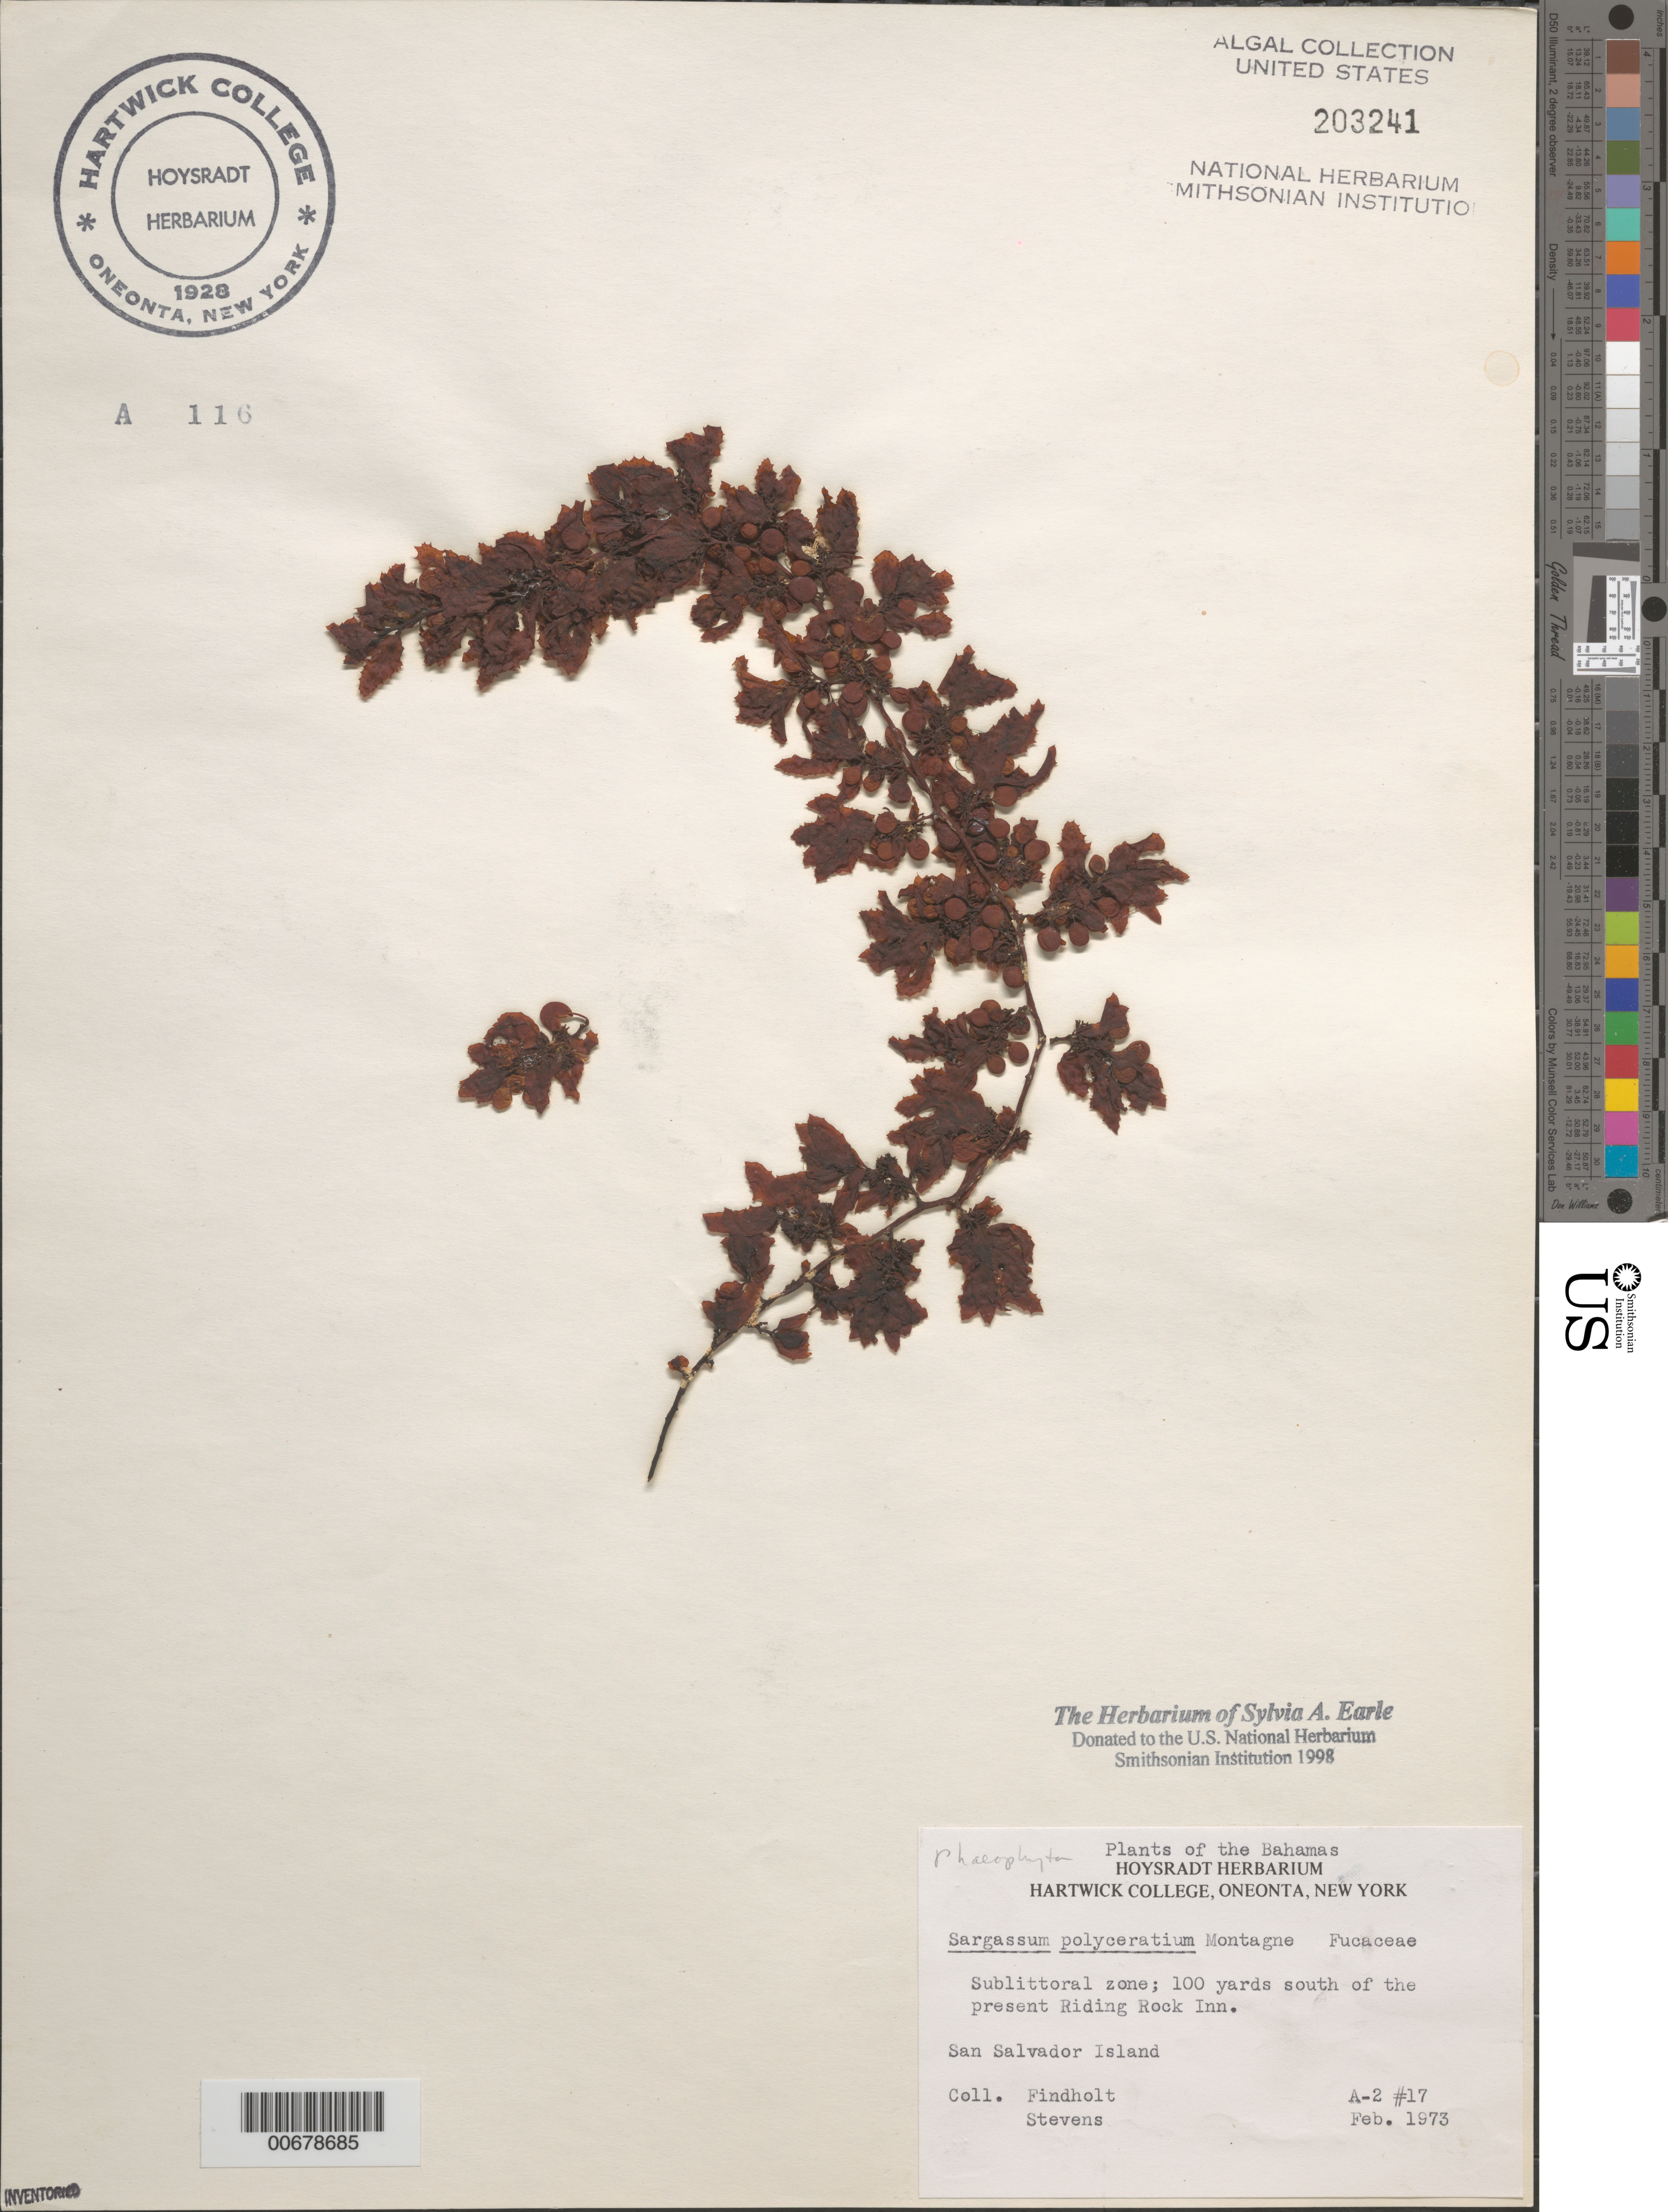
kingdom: Chromista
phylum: Ochrophyta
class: Phaeophyceae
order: Fucales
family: Sargassaceae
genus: Sargassum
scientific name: Sargassum polyceratium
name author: Mont.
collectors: -. Findholt & -- Stevens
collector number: A-2 17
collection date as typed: Feb 1973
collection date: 1973-02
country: Bahamas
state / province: San Salvador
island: San Salvador Island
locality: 100 yards south of Riding Rock Inn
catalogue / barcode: US 203241